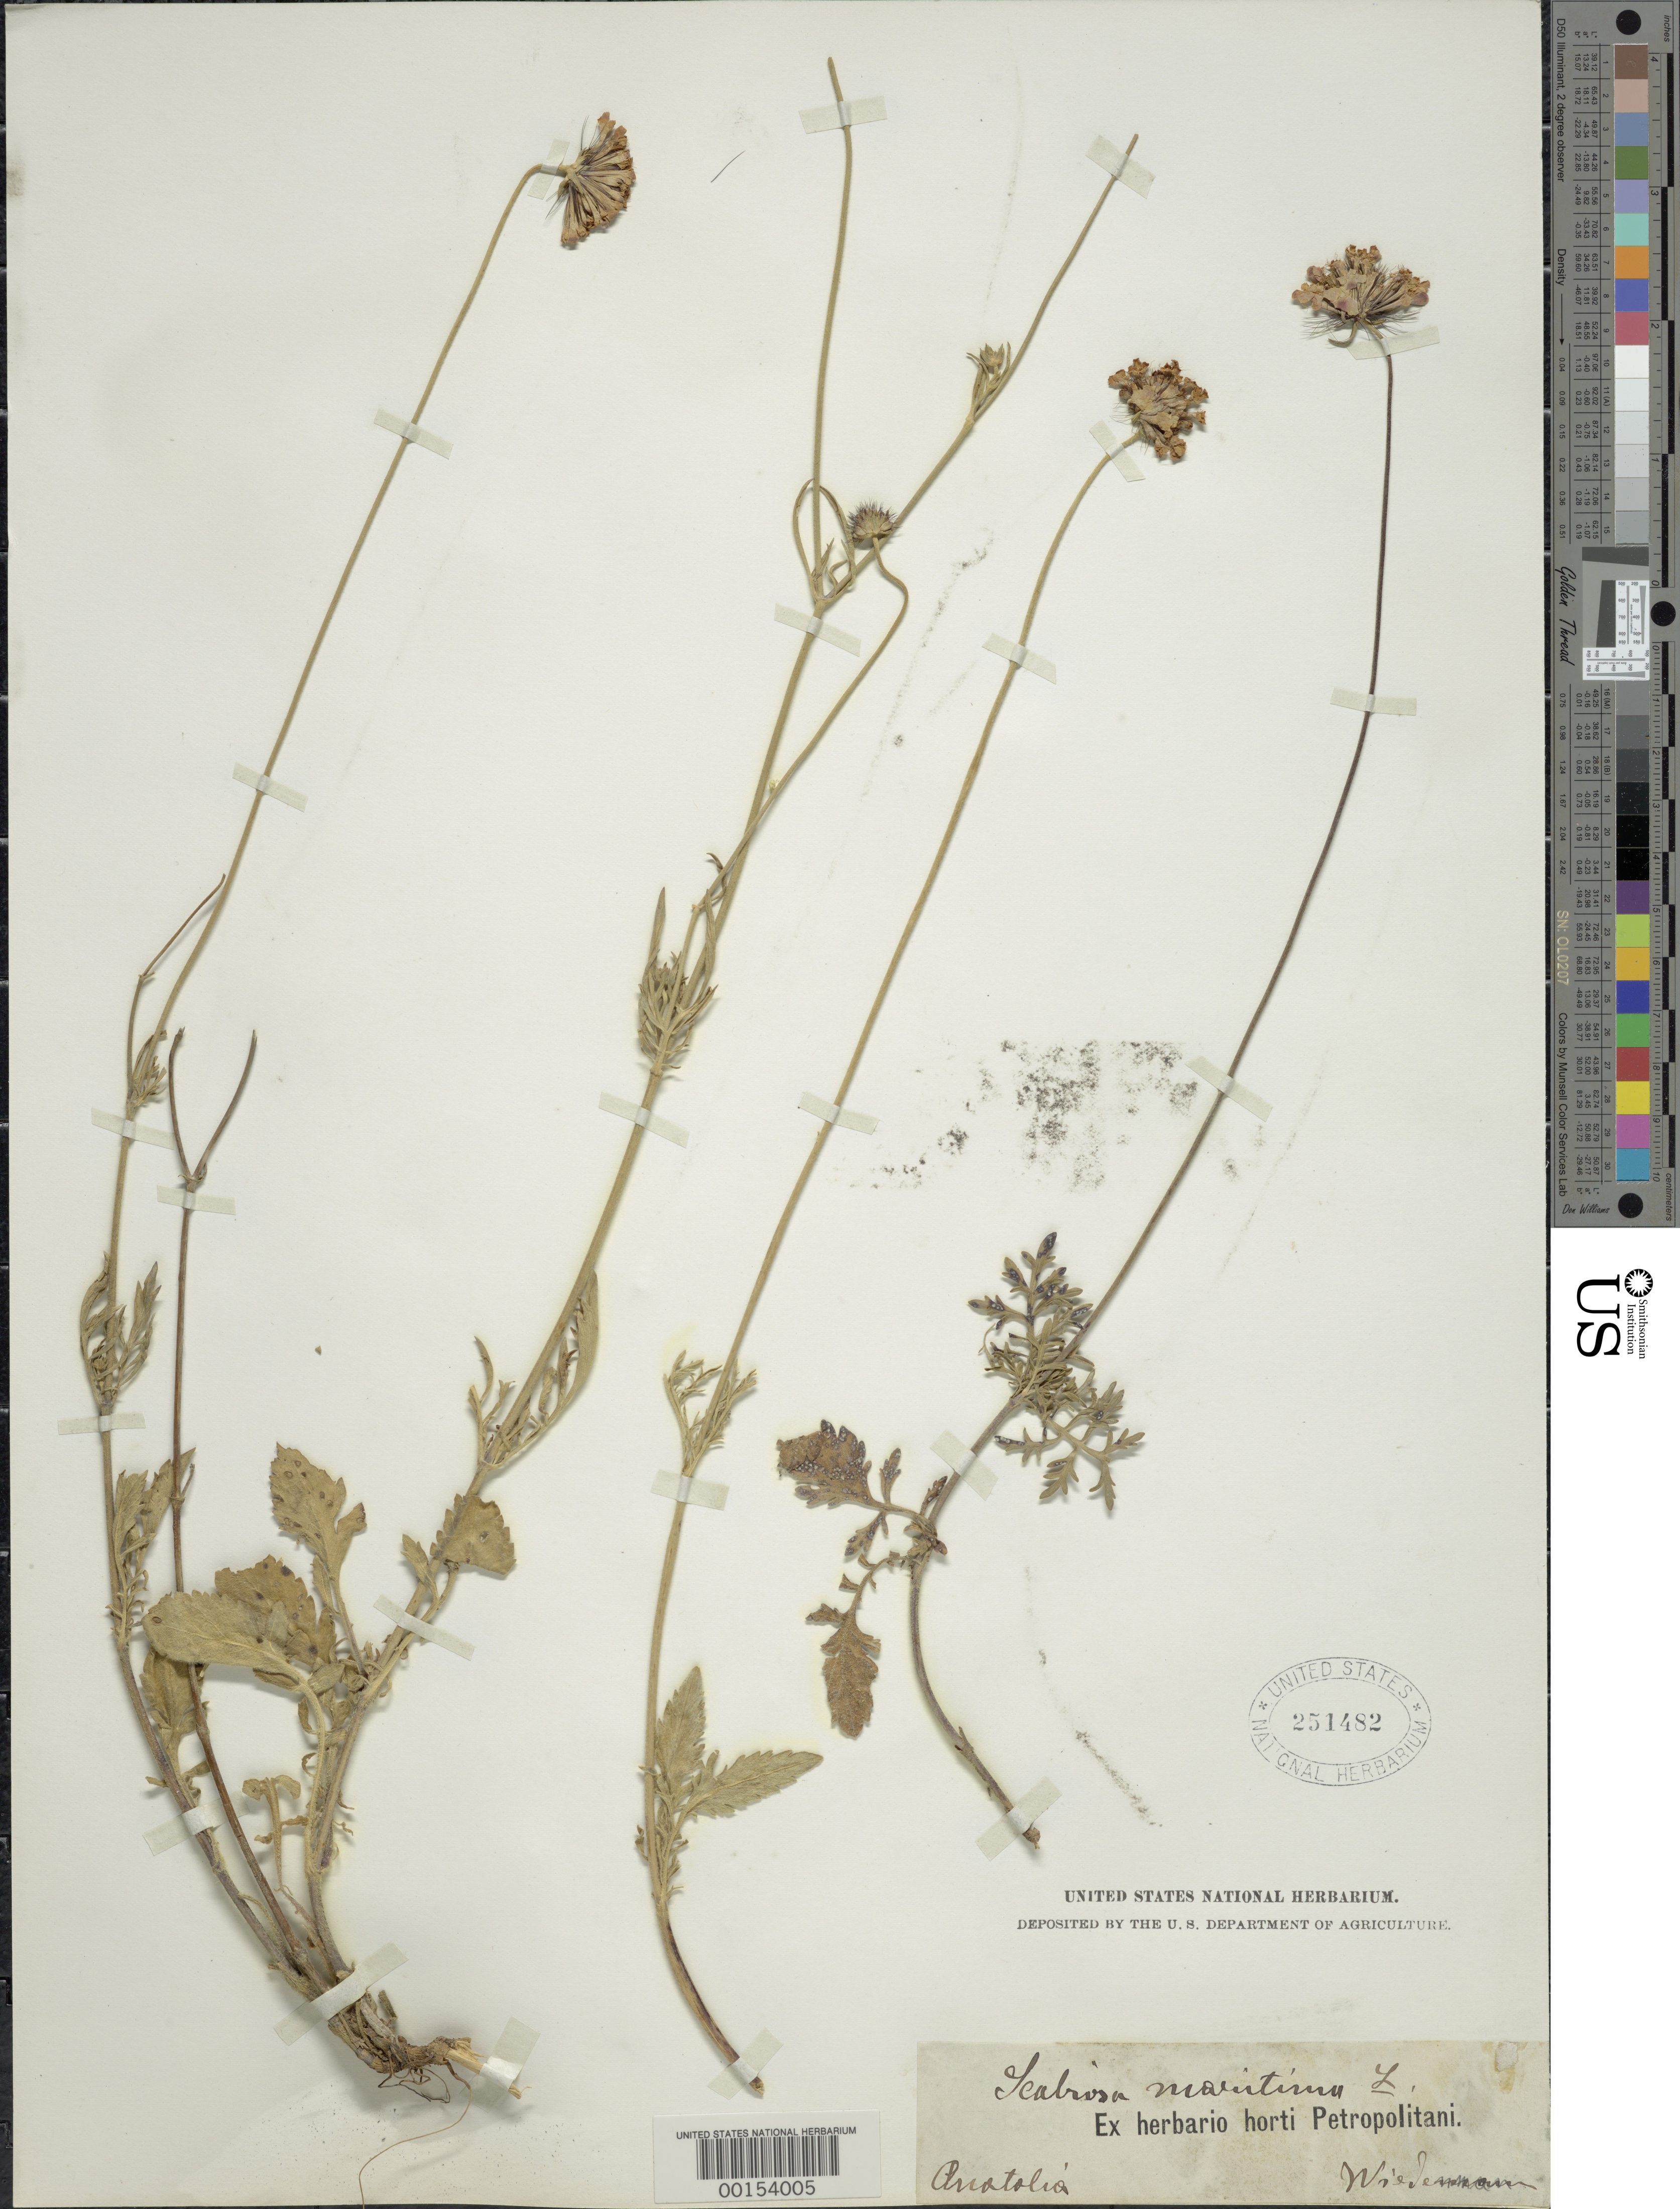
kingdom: Plantae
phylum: Tracheophyta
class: Magnoliopsida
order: Dipsacales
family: Caprifoliaceae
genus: Scabiosa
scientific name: Scabiosa maritima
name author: L.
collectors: -. Wiedenman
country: Turkey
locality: Anatolia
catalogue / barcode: US 2251482